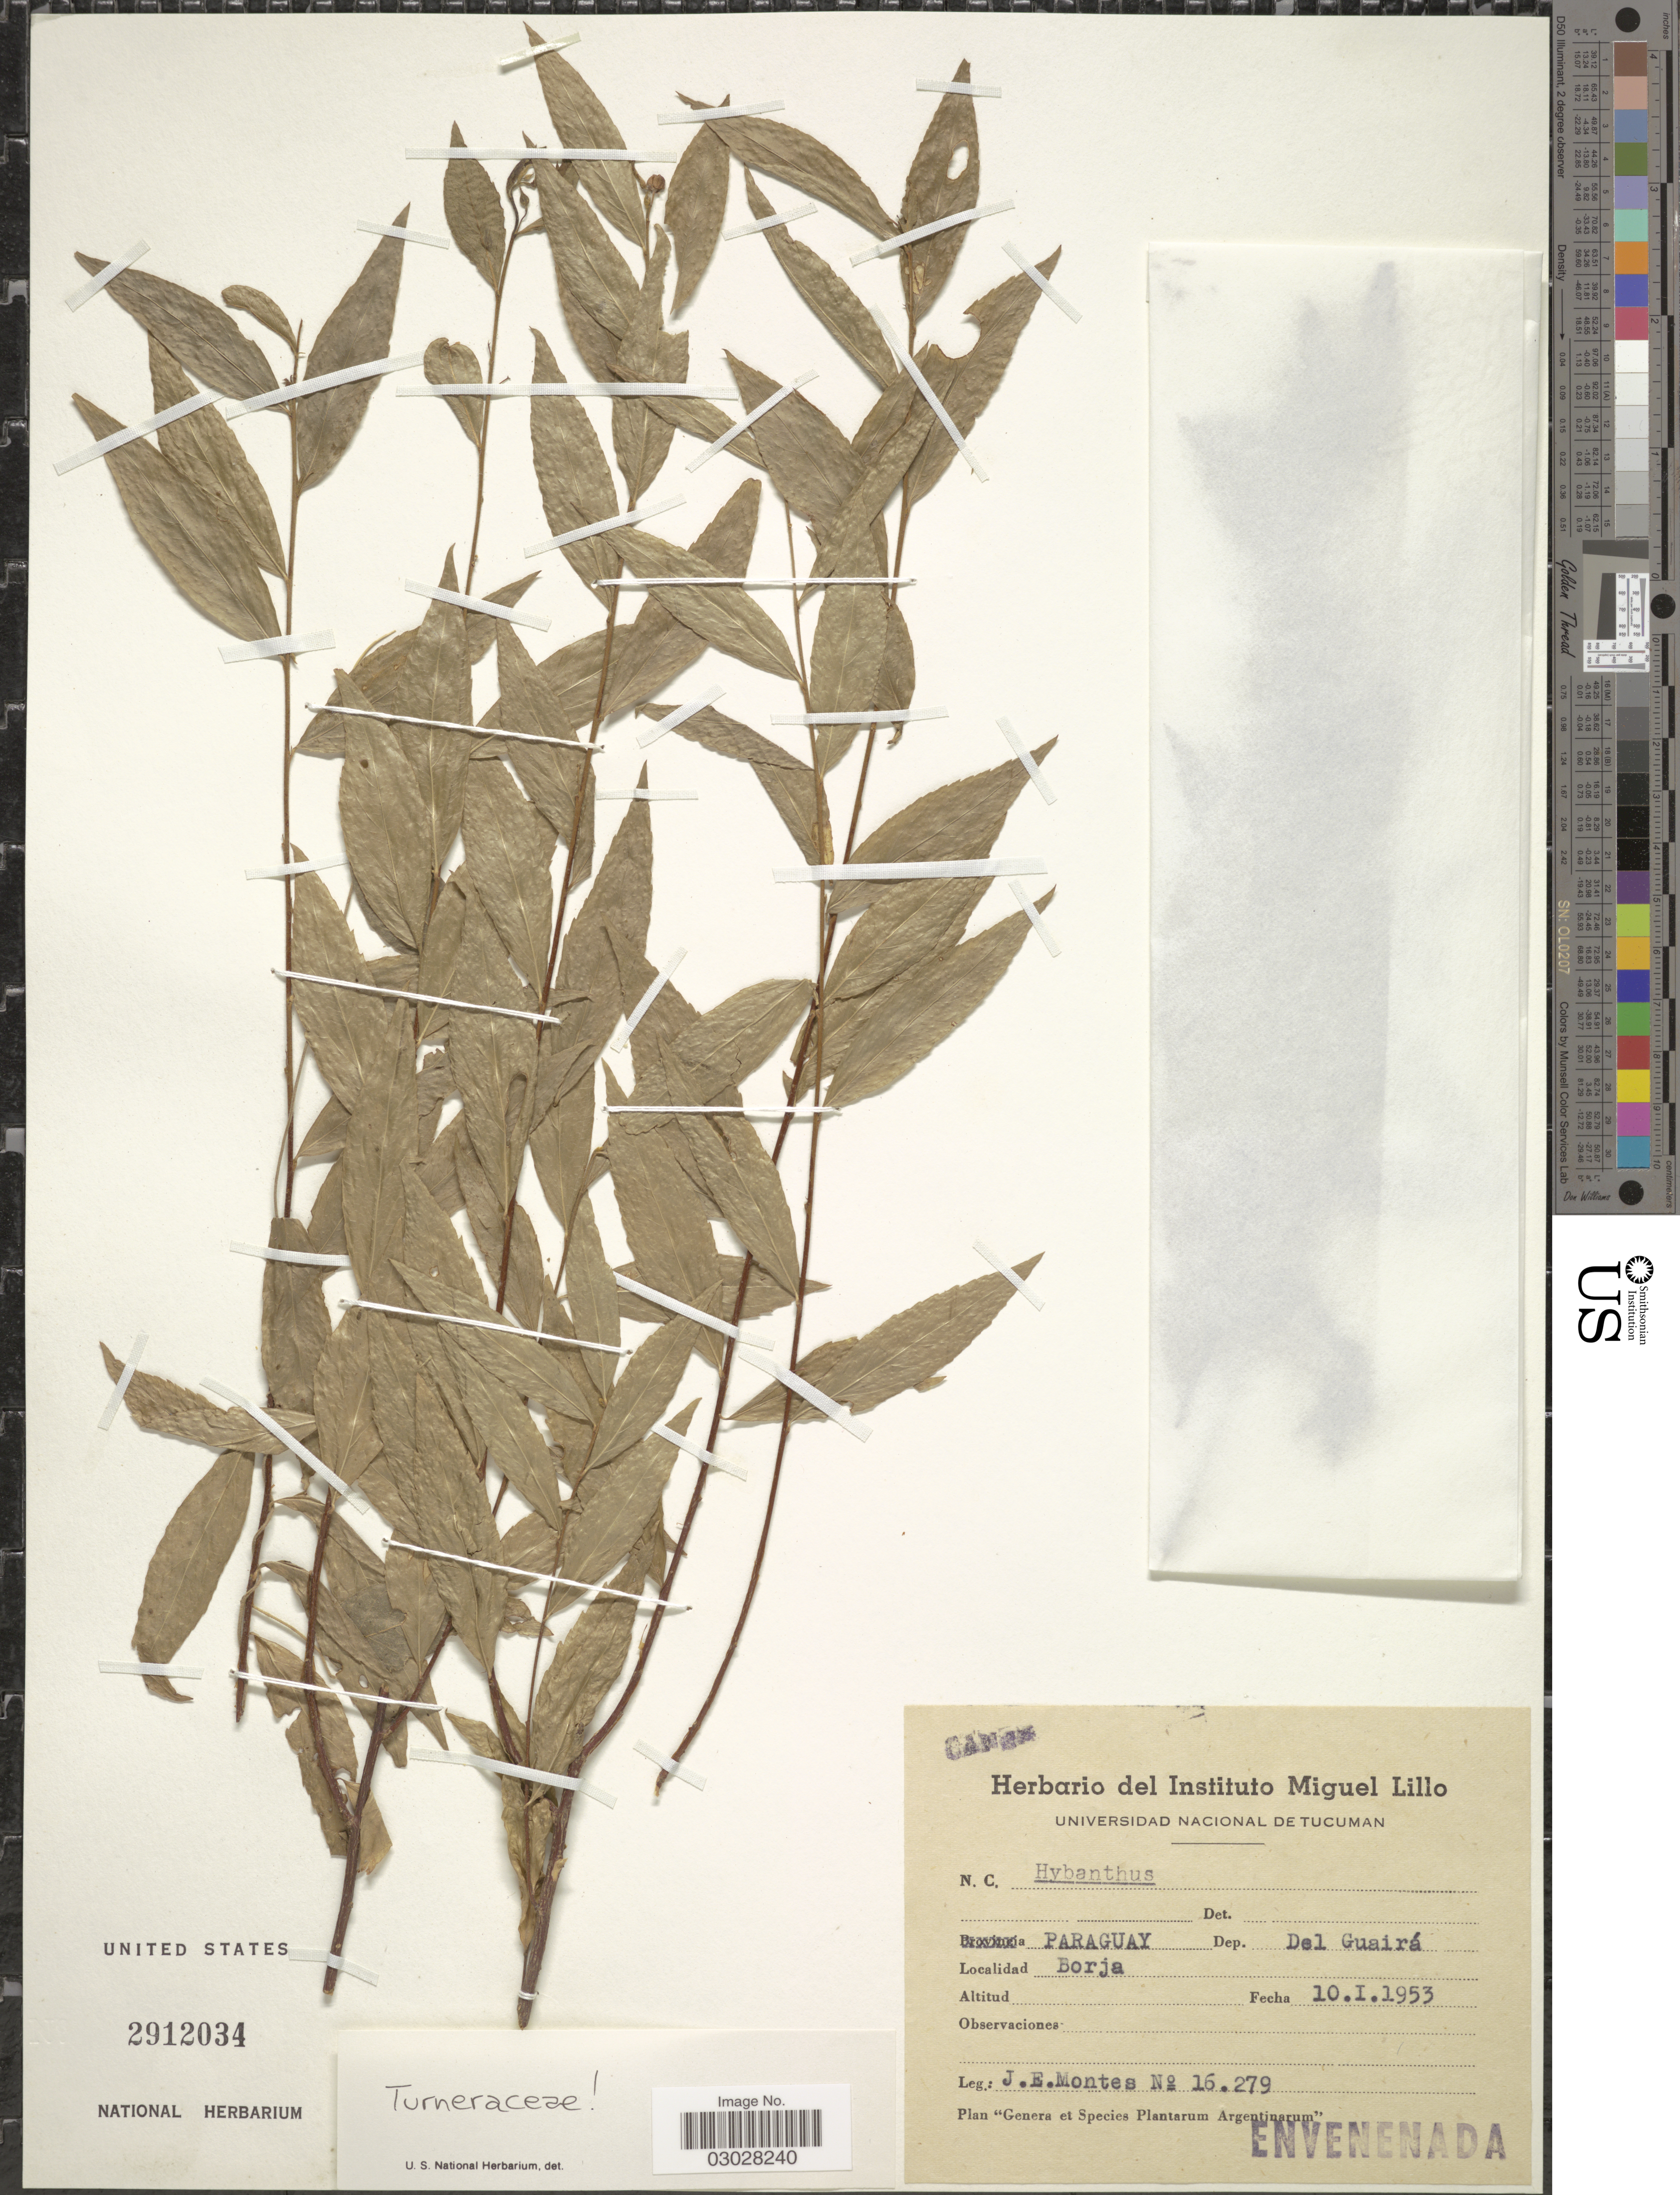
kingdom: Plantae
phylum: Tracheophyta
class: Magnoliopsida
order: Malpighiales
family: Turneraceae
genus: Turnera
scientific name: Turnera sp.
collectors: J. E. Montes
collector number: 16279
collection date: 1953-01-10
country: Paraguay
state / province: Guaira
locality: Dep. Del Guairá. Borja.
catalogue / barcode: US 2912034